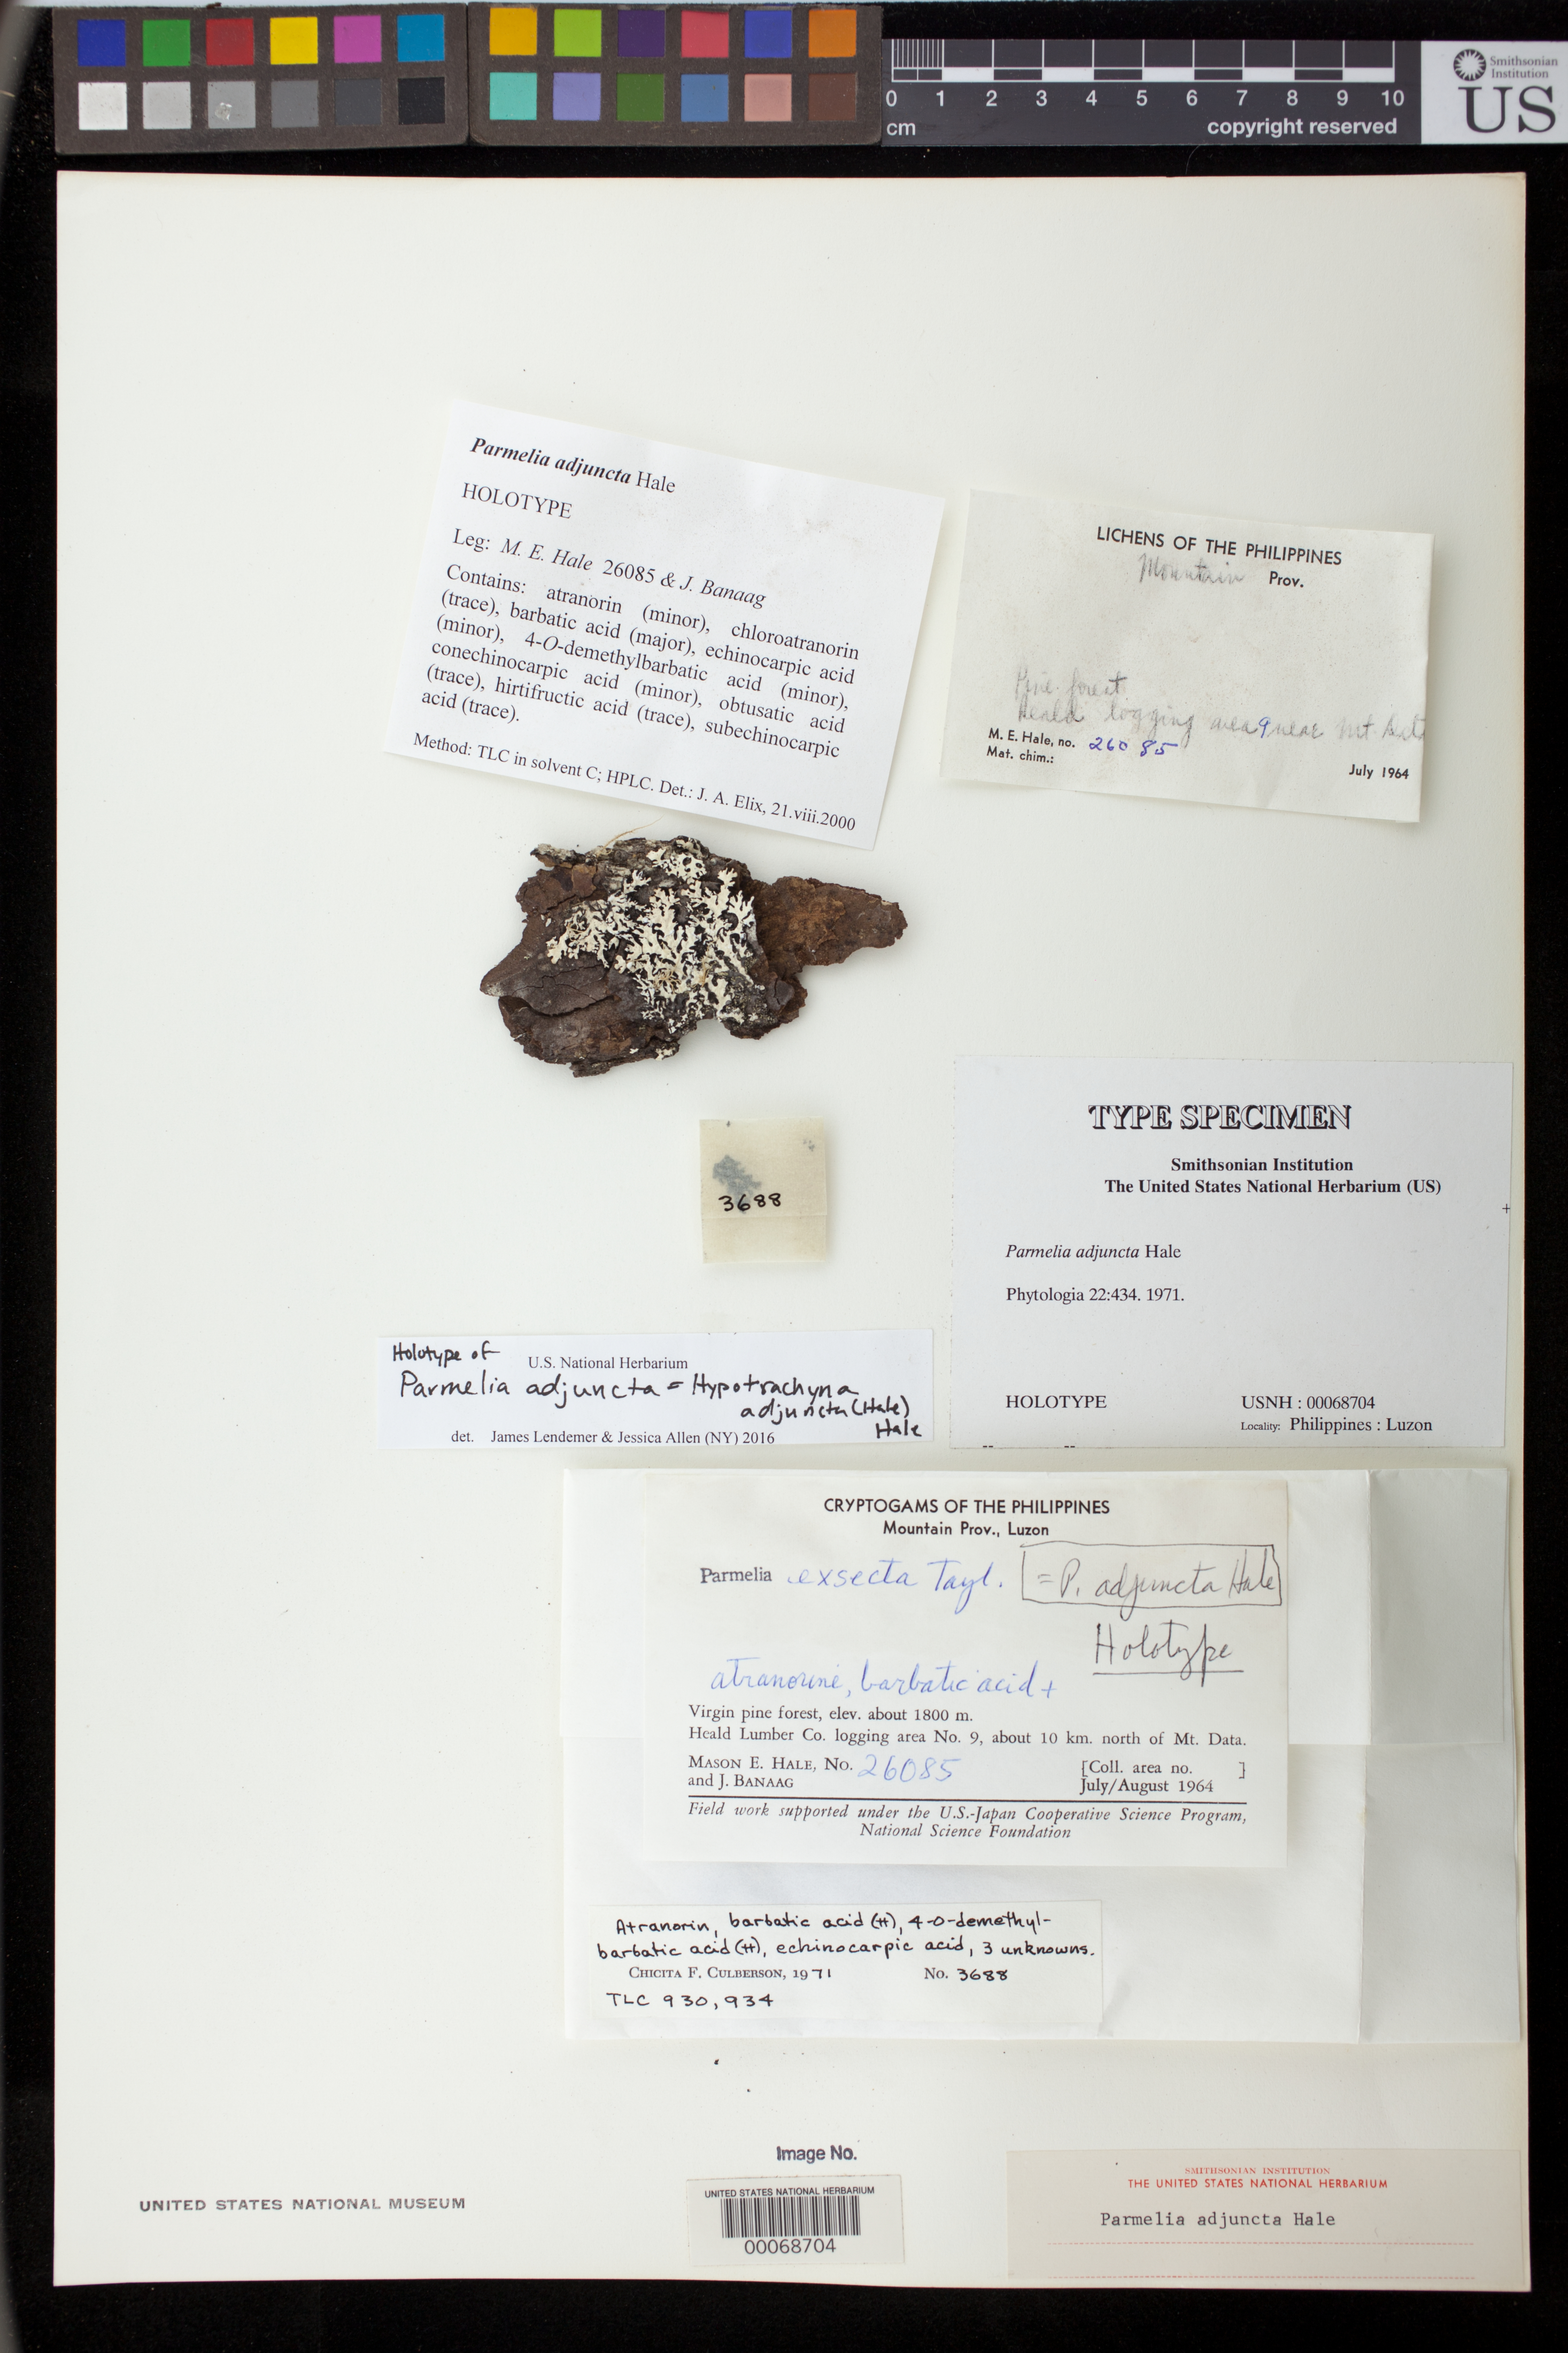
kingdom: Fungi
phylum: Ascomycota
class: Lecanoromycetes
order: Lecanorales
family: Parmeliaceae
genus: Parmelia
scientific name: Parmelia adjuncta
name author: Hale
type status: Holotype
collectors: M. Hale & J. Banaag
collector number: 26085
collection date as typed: Aug 1964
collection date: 1964-08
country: Philippines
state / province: Cordillera (Administrative Region)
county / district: Mountain province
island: Luzon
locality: Heald Lumber Co. logging area no. 9, about 10 km N of Mt. Data.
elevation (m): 1800